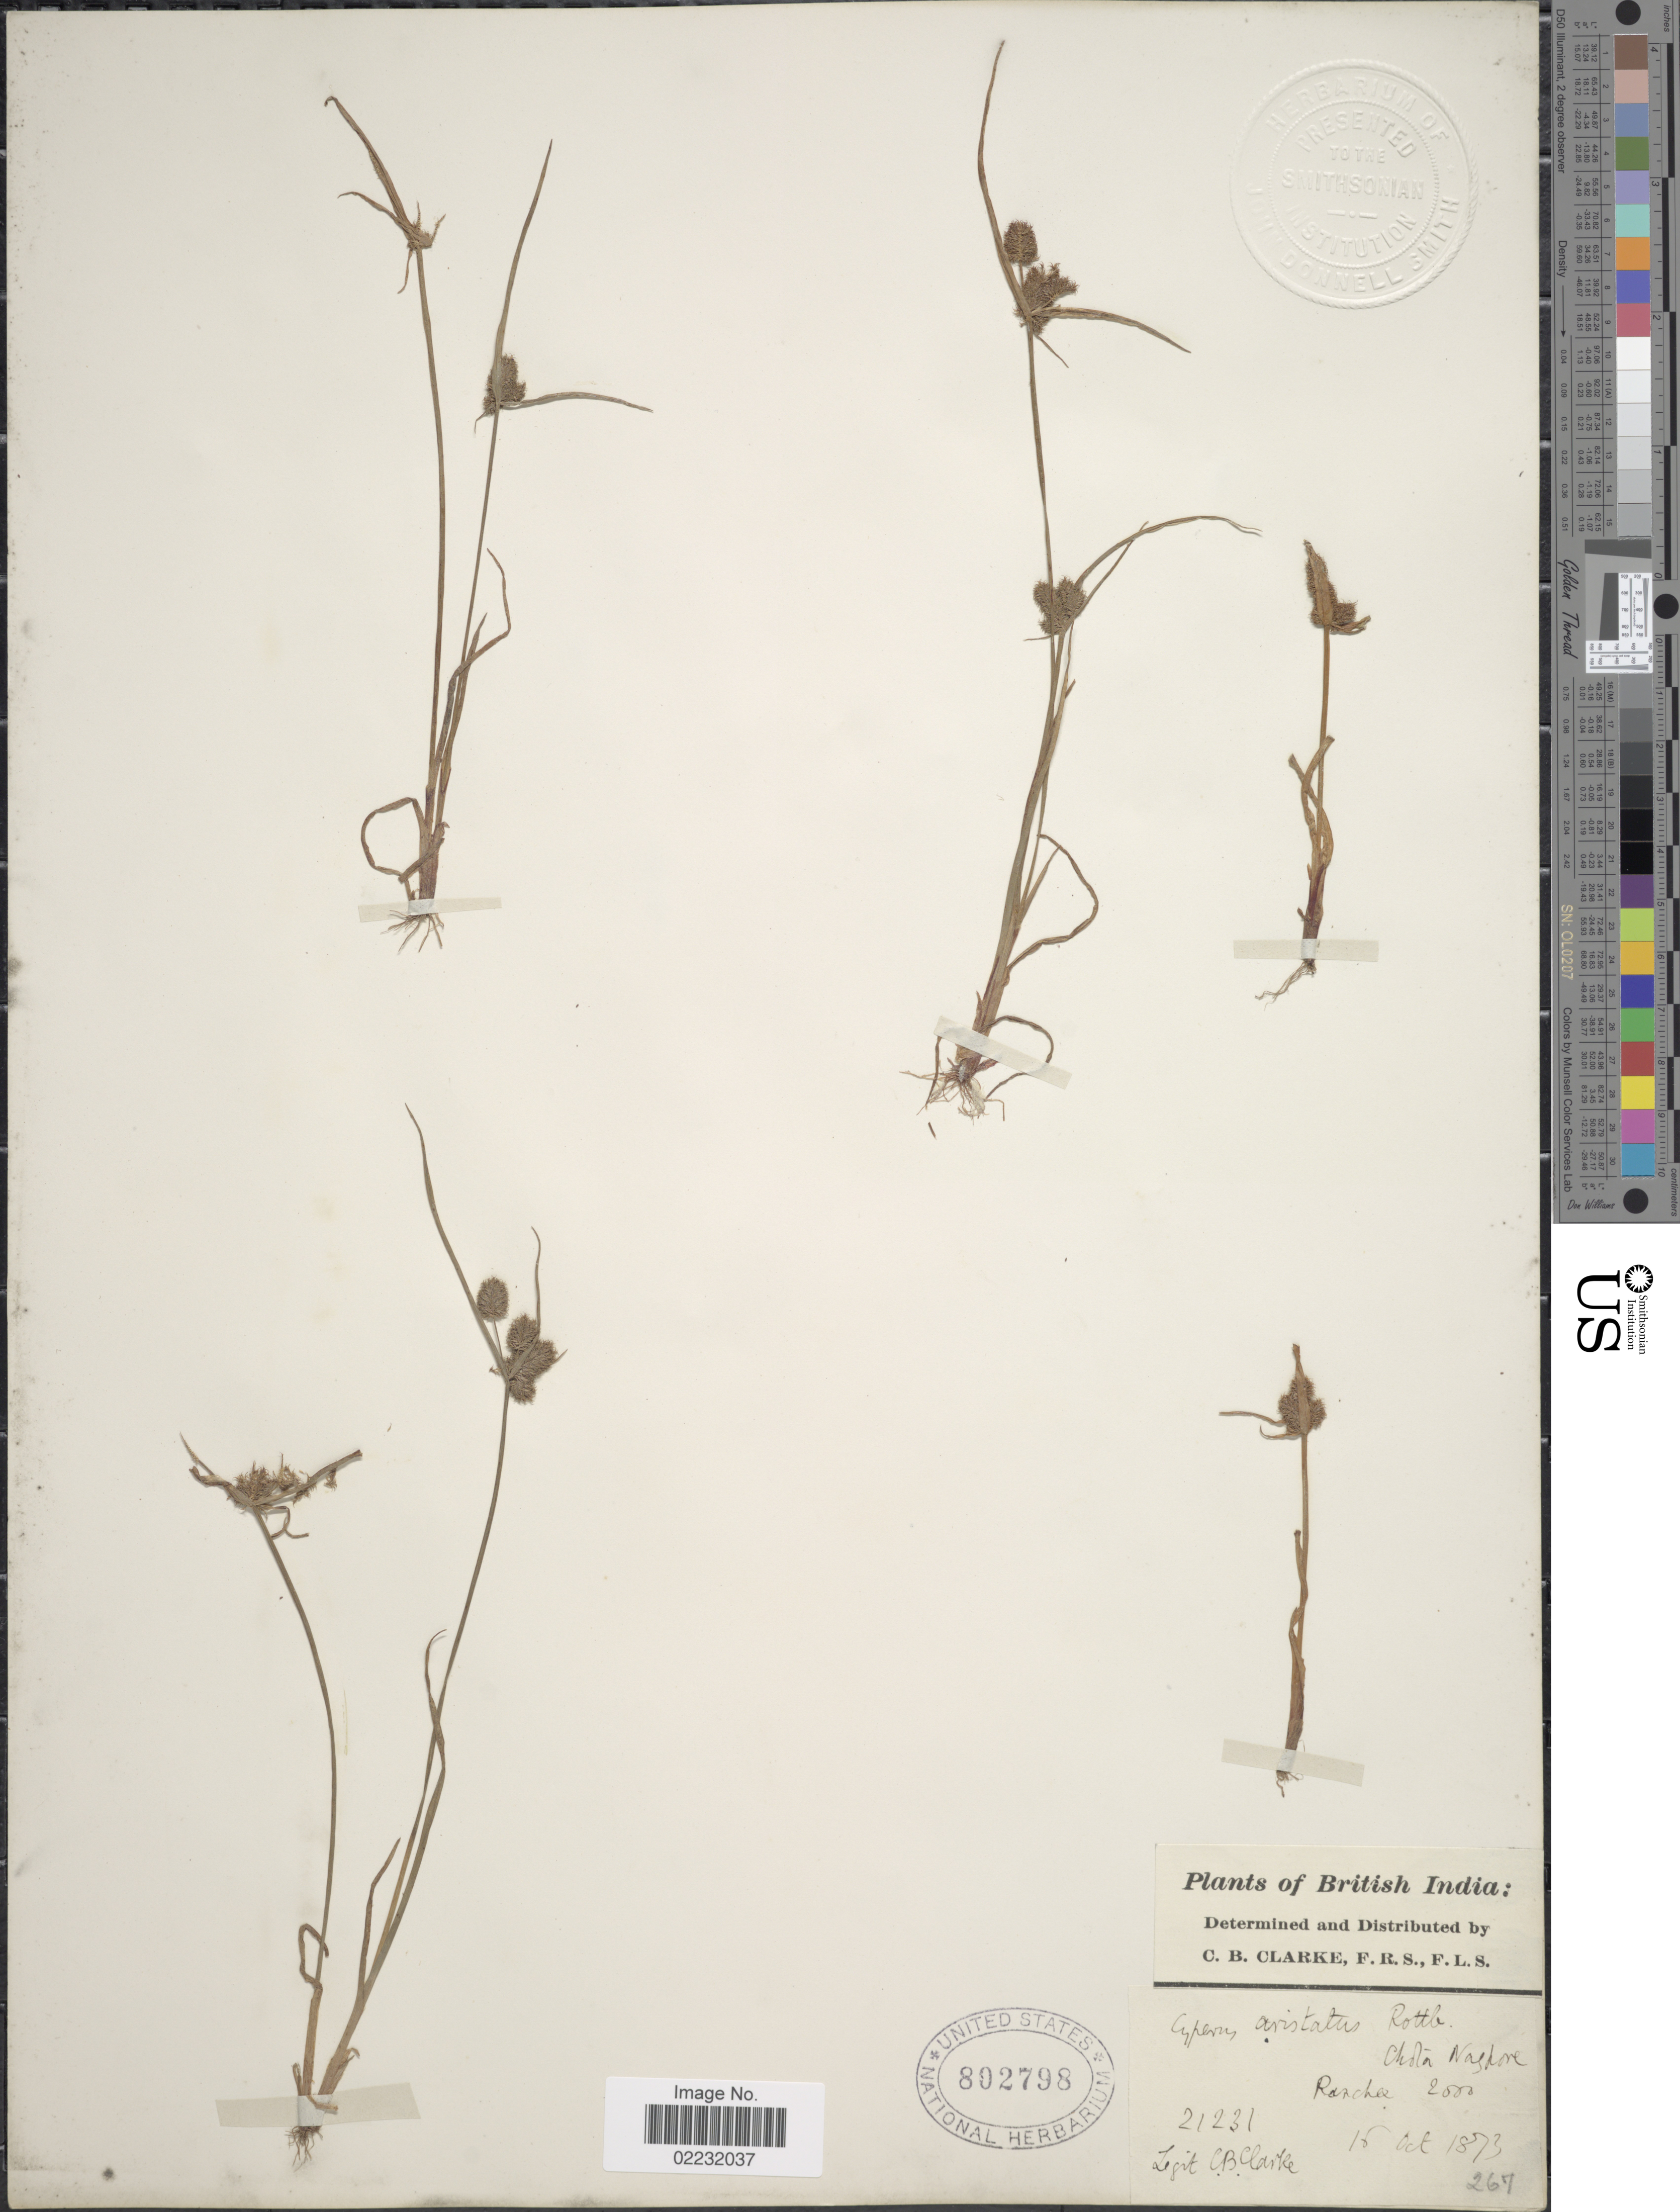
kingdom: Plantae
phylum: Tracheophyta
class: Liliopsida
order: Poales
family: Cyperaceae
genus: Cyperus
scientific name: Cyperus squarrosus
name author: L.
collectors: C. B. Clarke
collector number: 21231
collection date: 1873-10-16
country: India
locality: British India, Chota Nagpore Ranchee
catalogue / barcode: US 802798